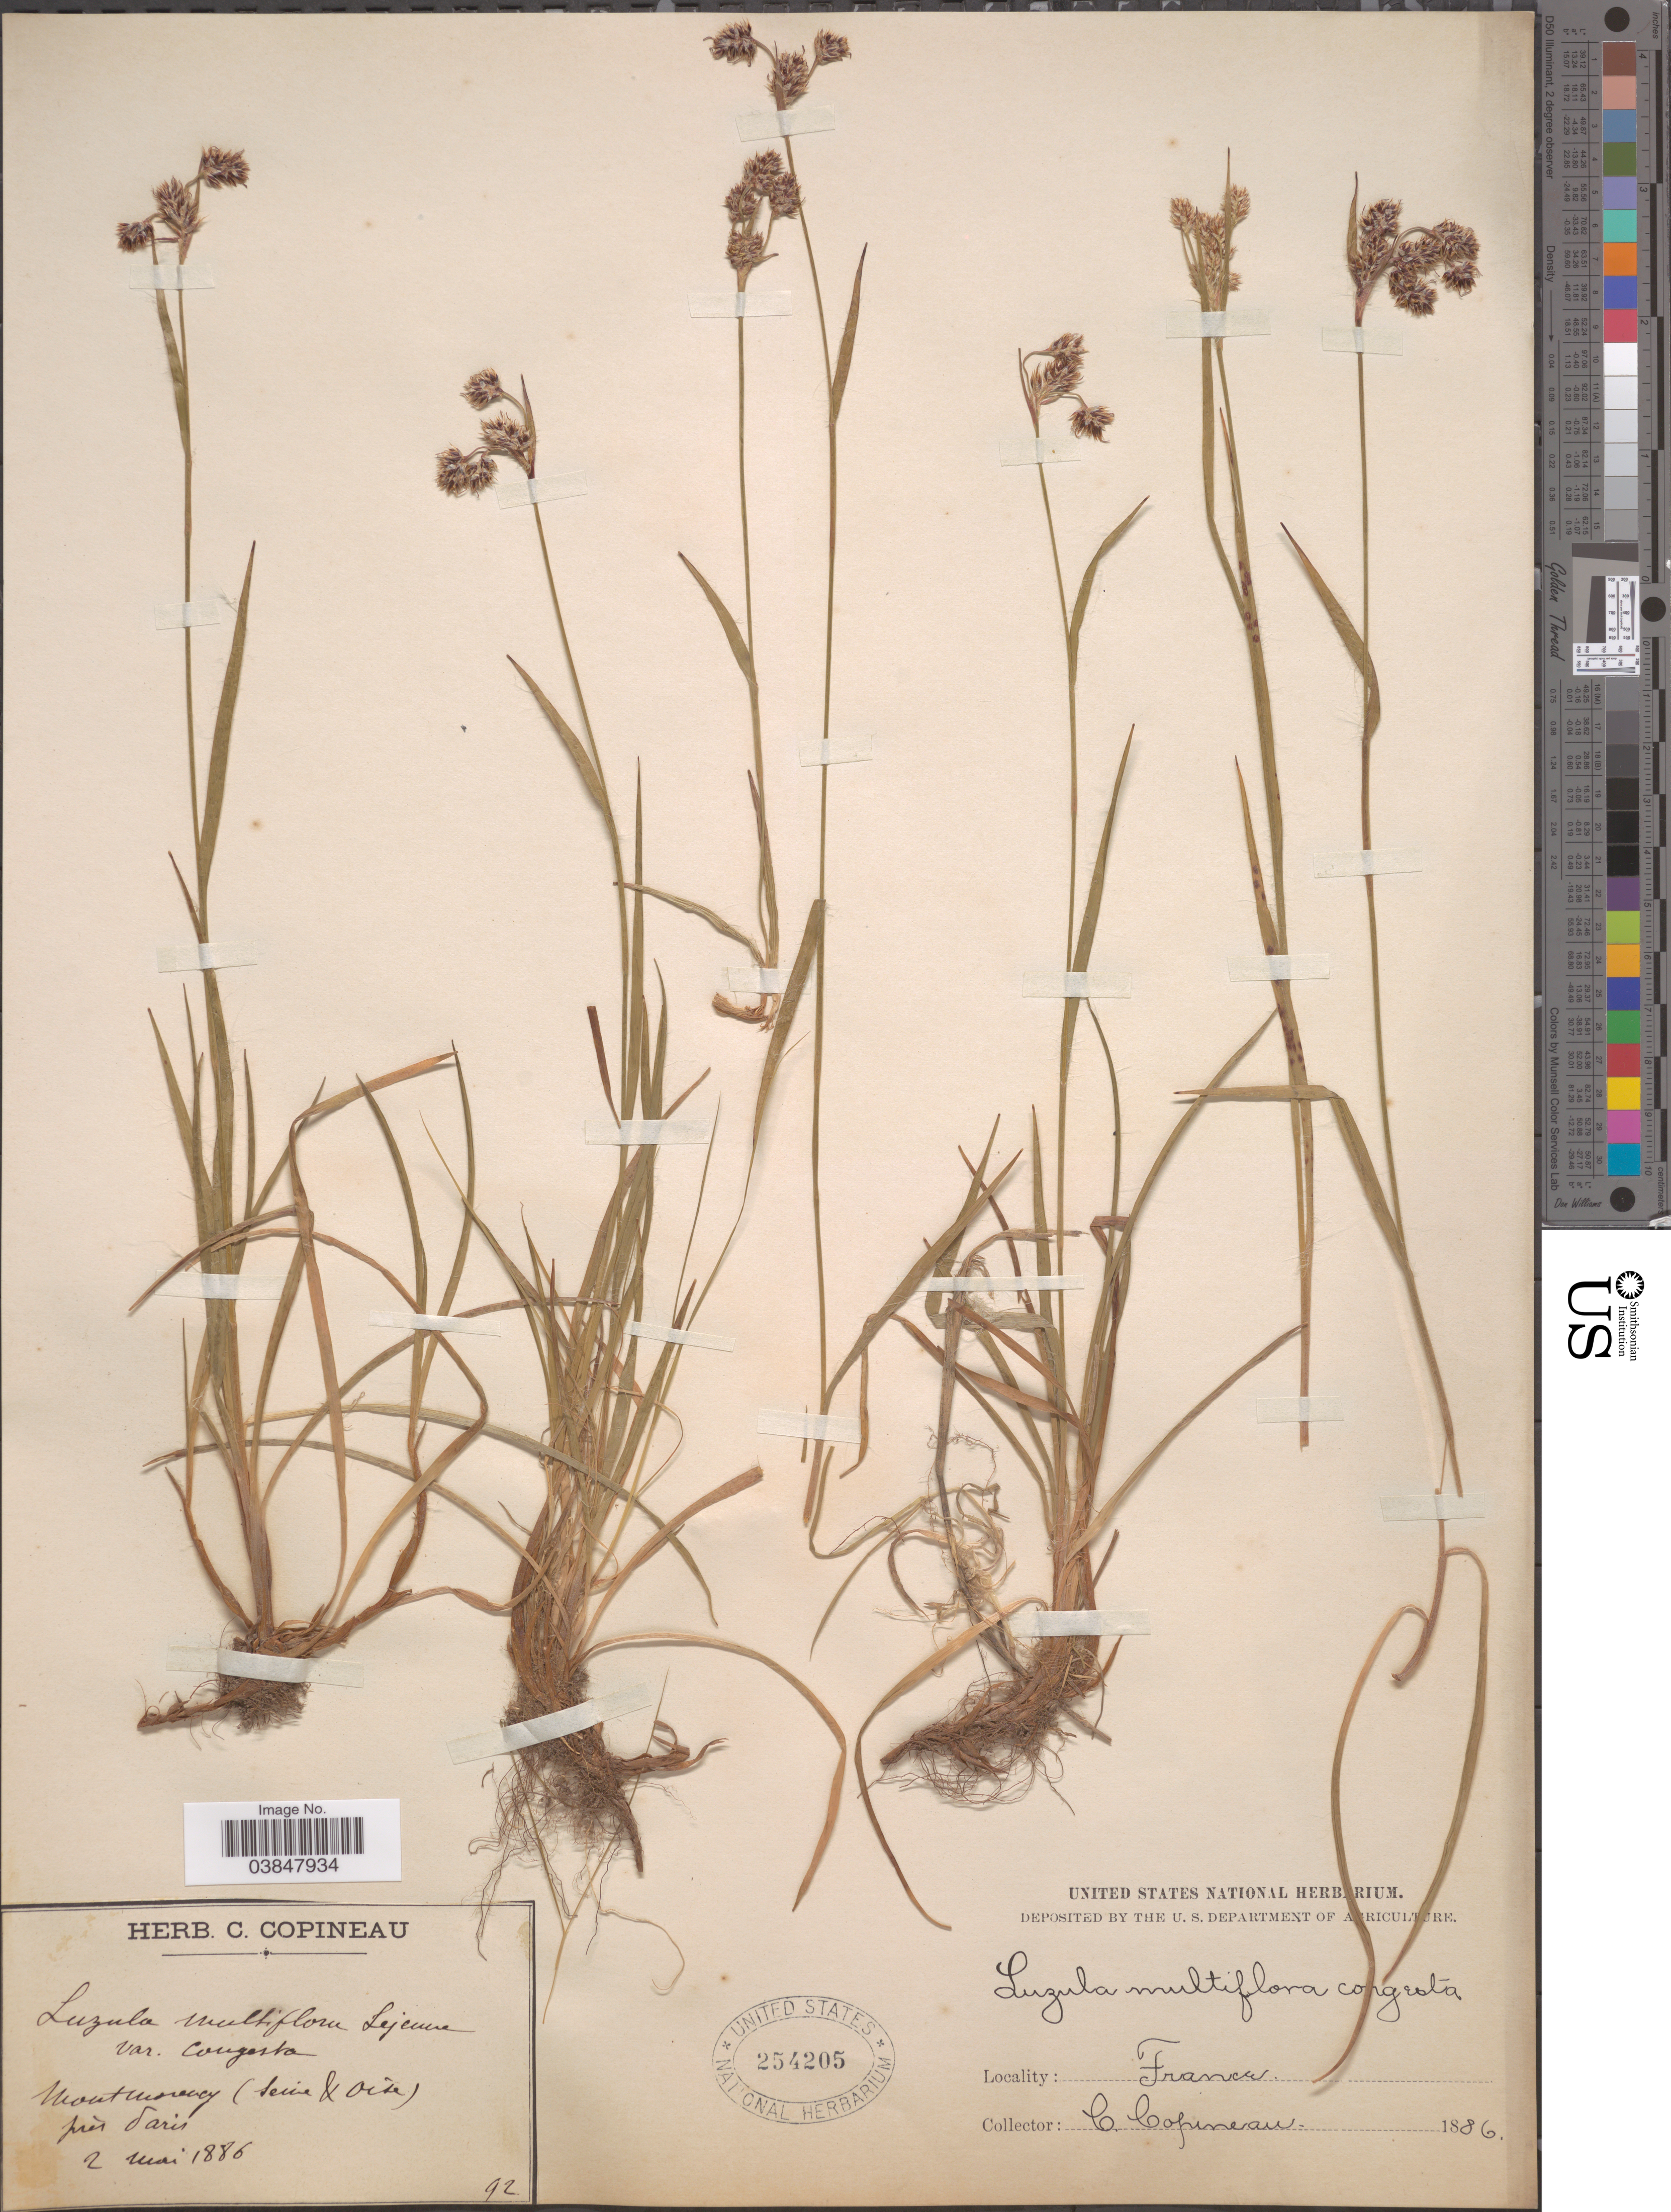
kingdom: Plantae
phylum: Tracheophyta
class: Liliopsida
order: Poales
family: Juncaceae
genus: Luzula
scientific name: Luzula multiflora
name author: (Ehrh.) Lej.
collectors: C. Copineau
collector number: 92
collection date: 1886-05-02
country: France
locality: Montmorecey (Seine & Oise) prés Paris.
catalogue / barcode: US 254205